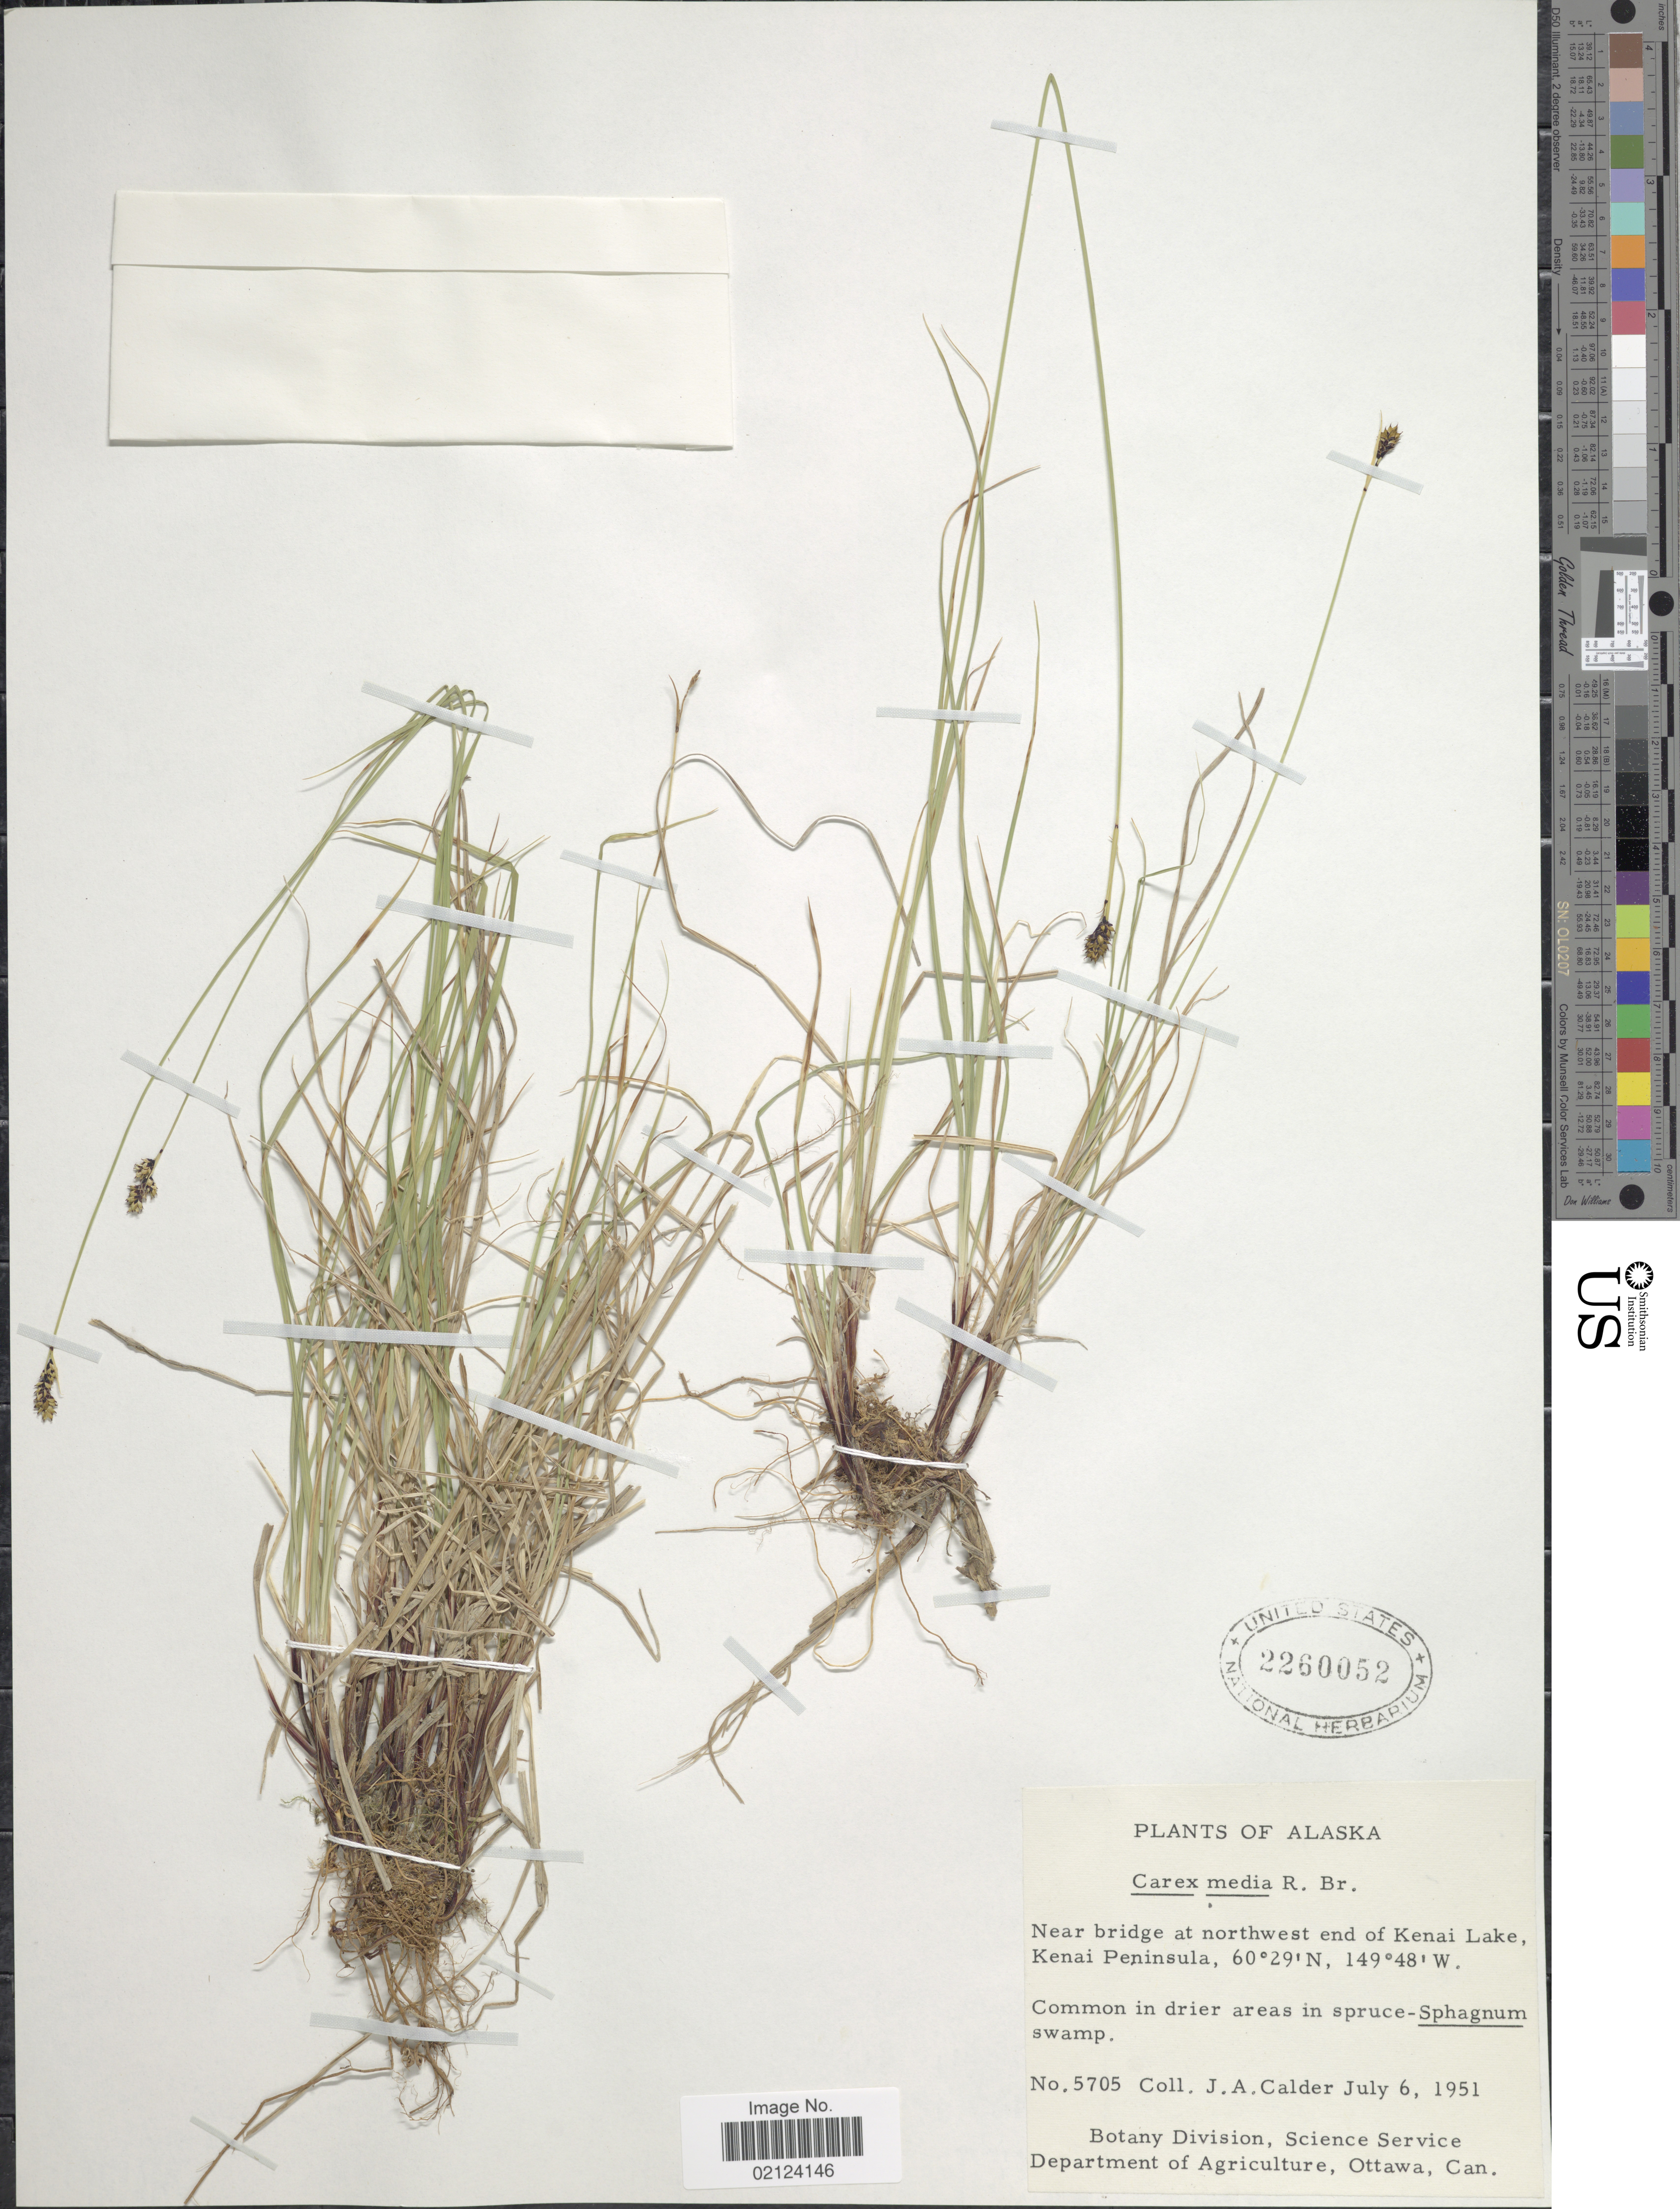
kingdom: Plantae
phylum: Tracheophyta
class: Liliopsida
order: Poales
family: Cyperaceae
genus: Carex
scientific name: Carex media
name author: R. Br.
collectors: J. A. Calder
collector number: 5705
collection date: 1951-07-06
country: United States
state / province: Alaska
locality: Near bridge at northwest end of Kenai Lake, Kenai Peninsula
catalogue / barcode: US 2260052